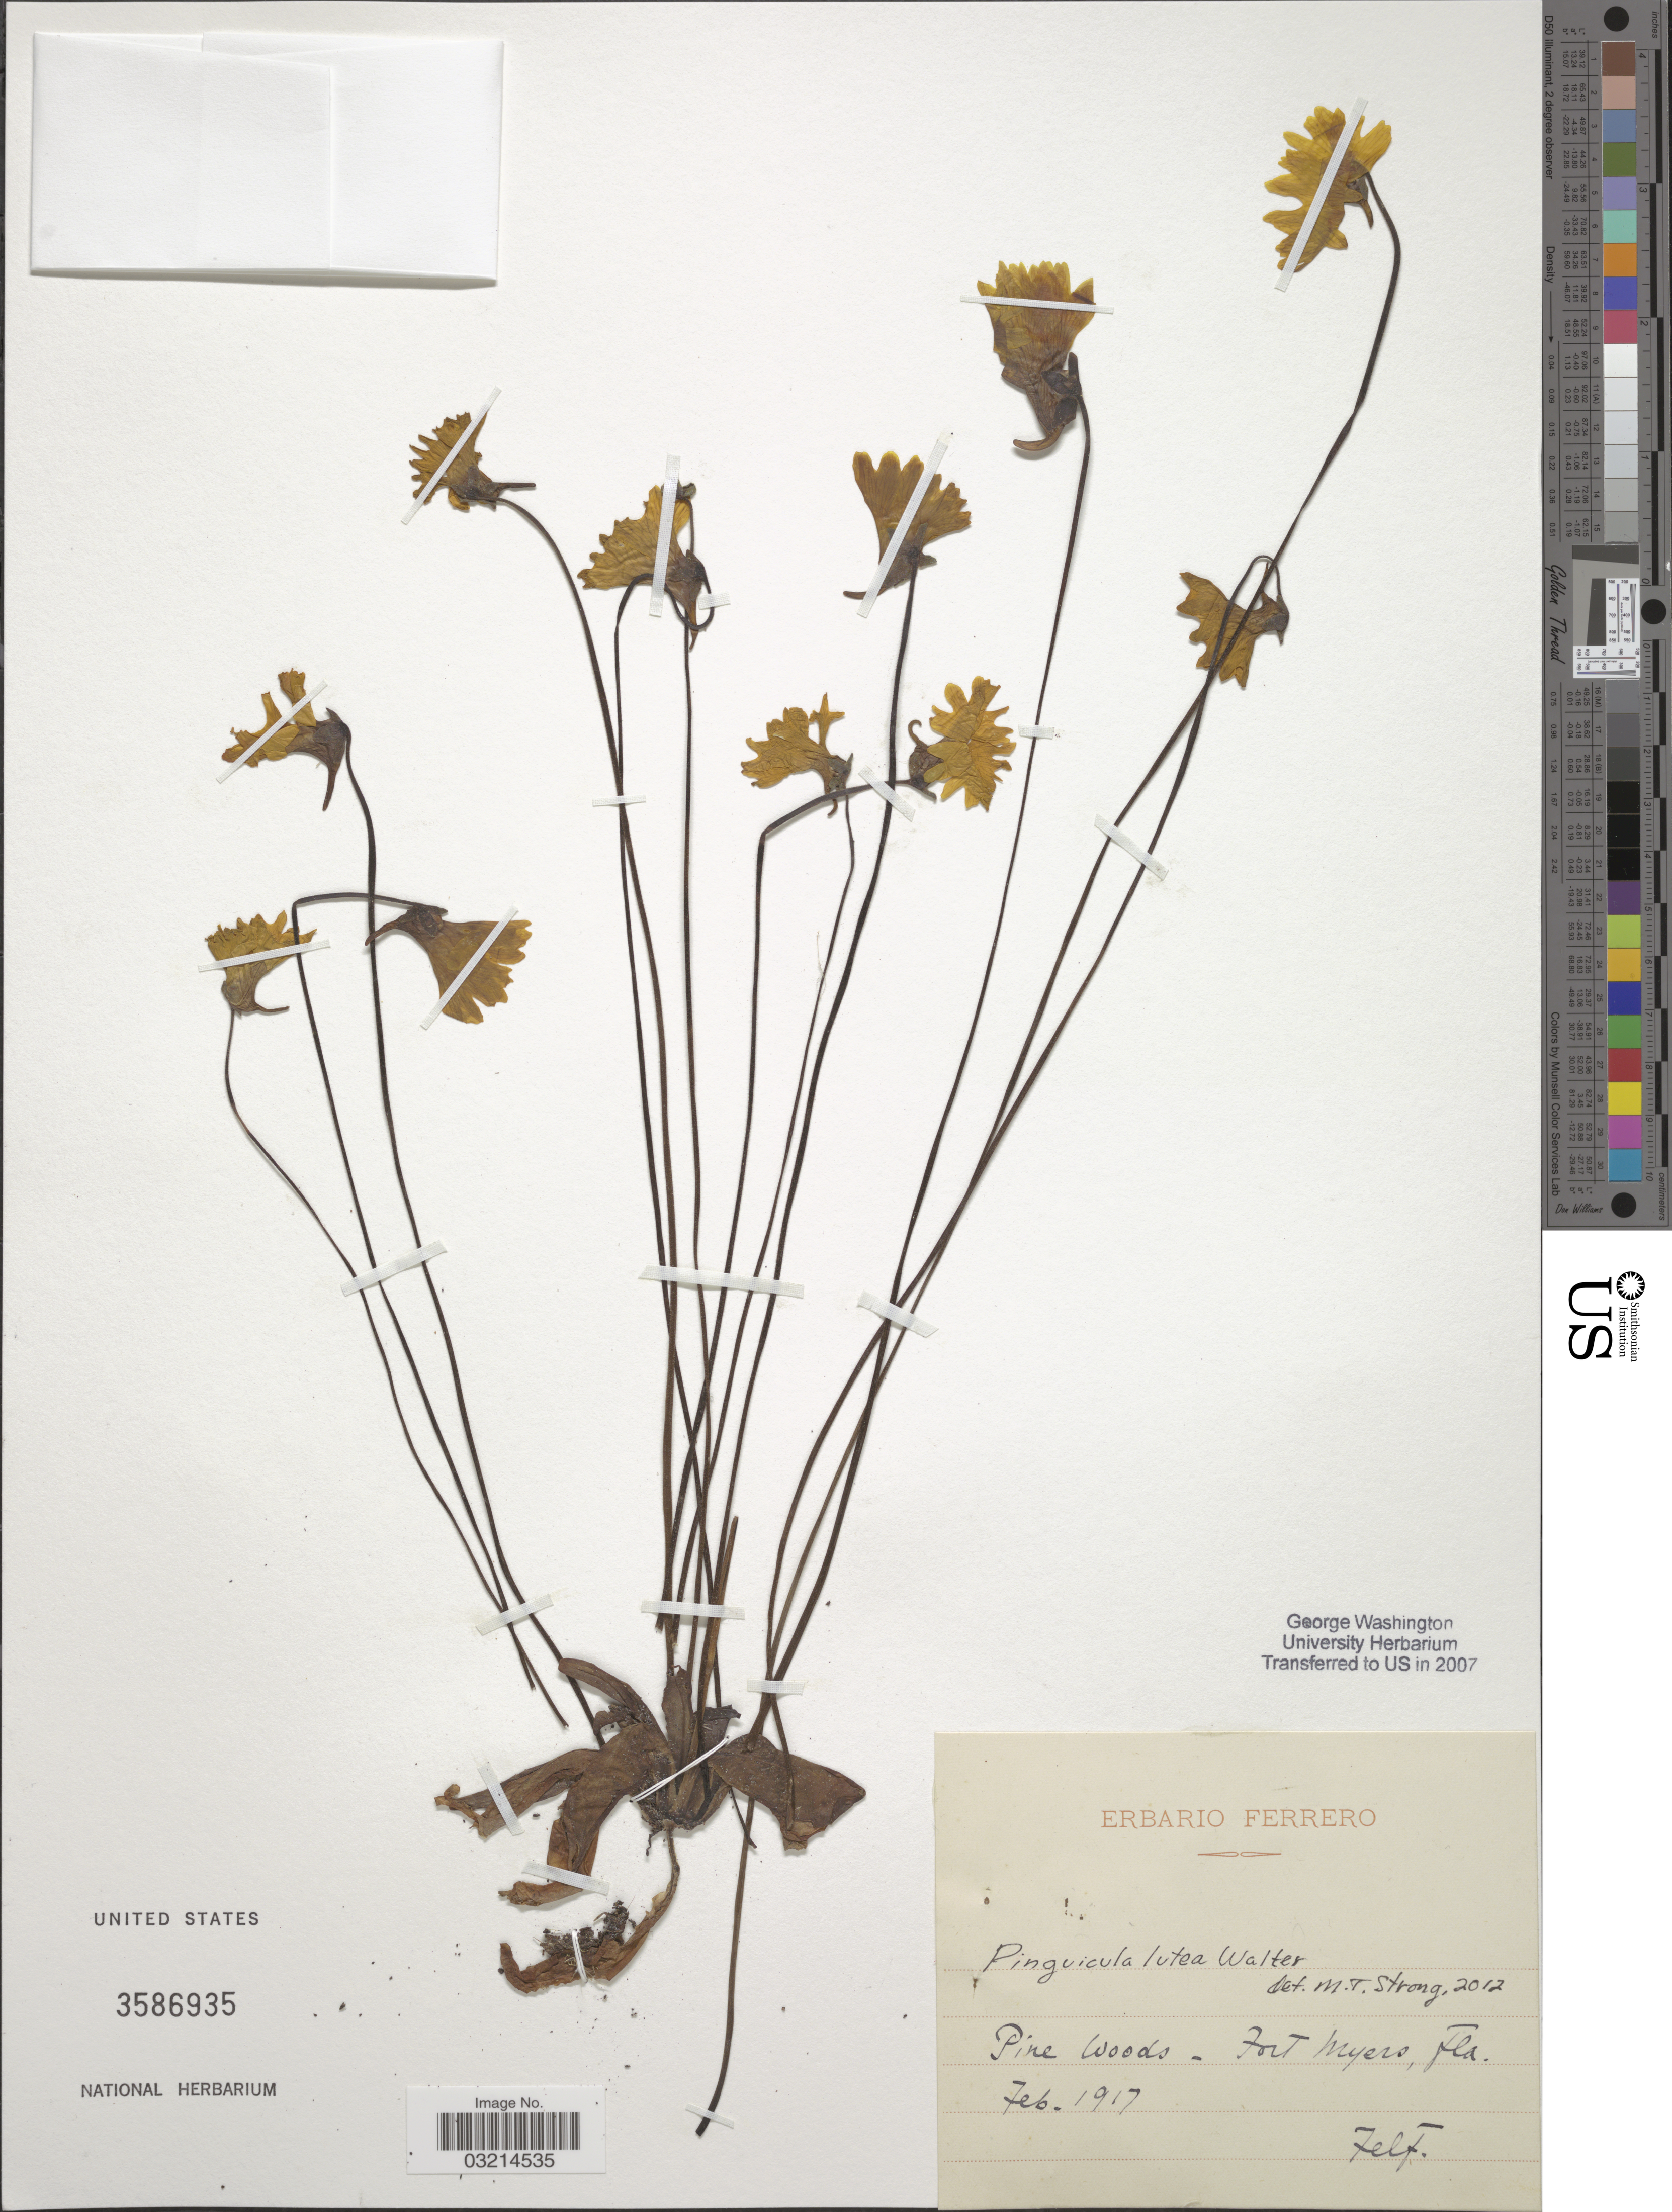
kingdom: Plantae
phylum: Tracheophyta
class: Magnoliopsida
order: Lamiales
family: Lentibulariaceae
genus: Pinguicula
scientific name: Pinguicula lutea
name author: Walter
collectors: F. Ferrero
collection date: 1917-02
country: United States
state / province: Florida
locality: Pine Woods - Fort Myers.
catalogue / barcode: US 3586935